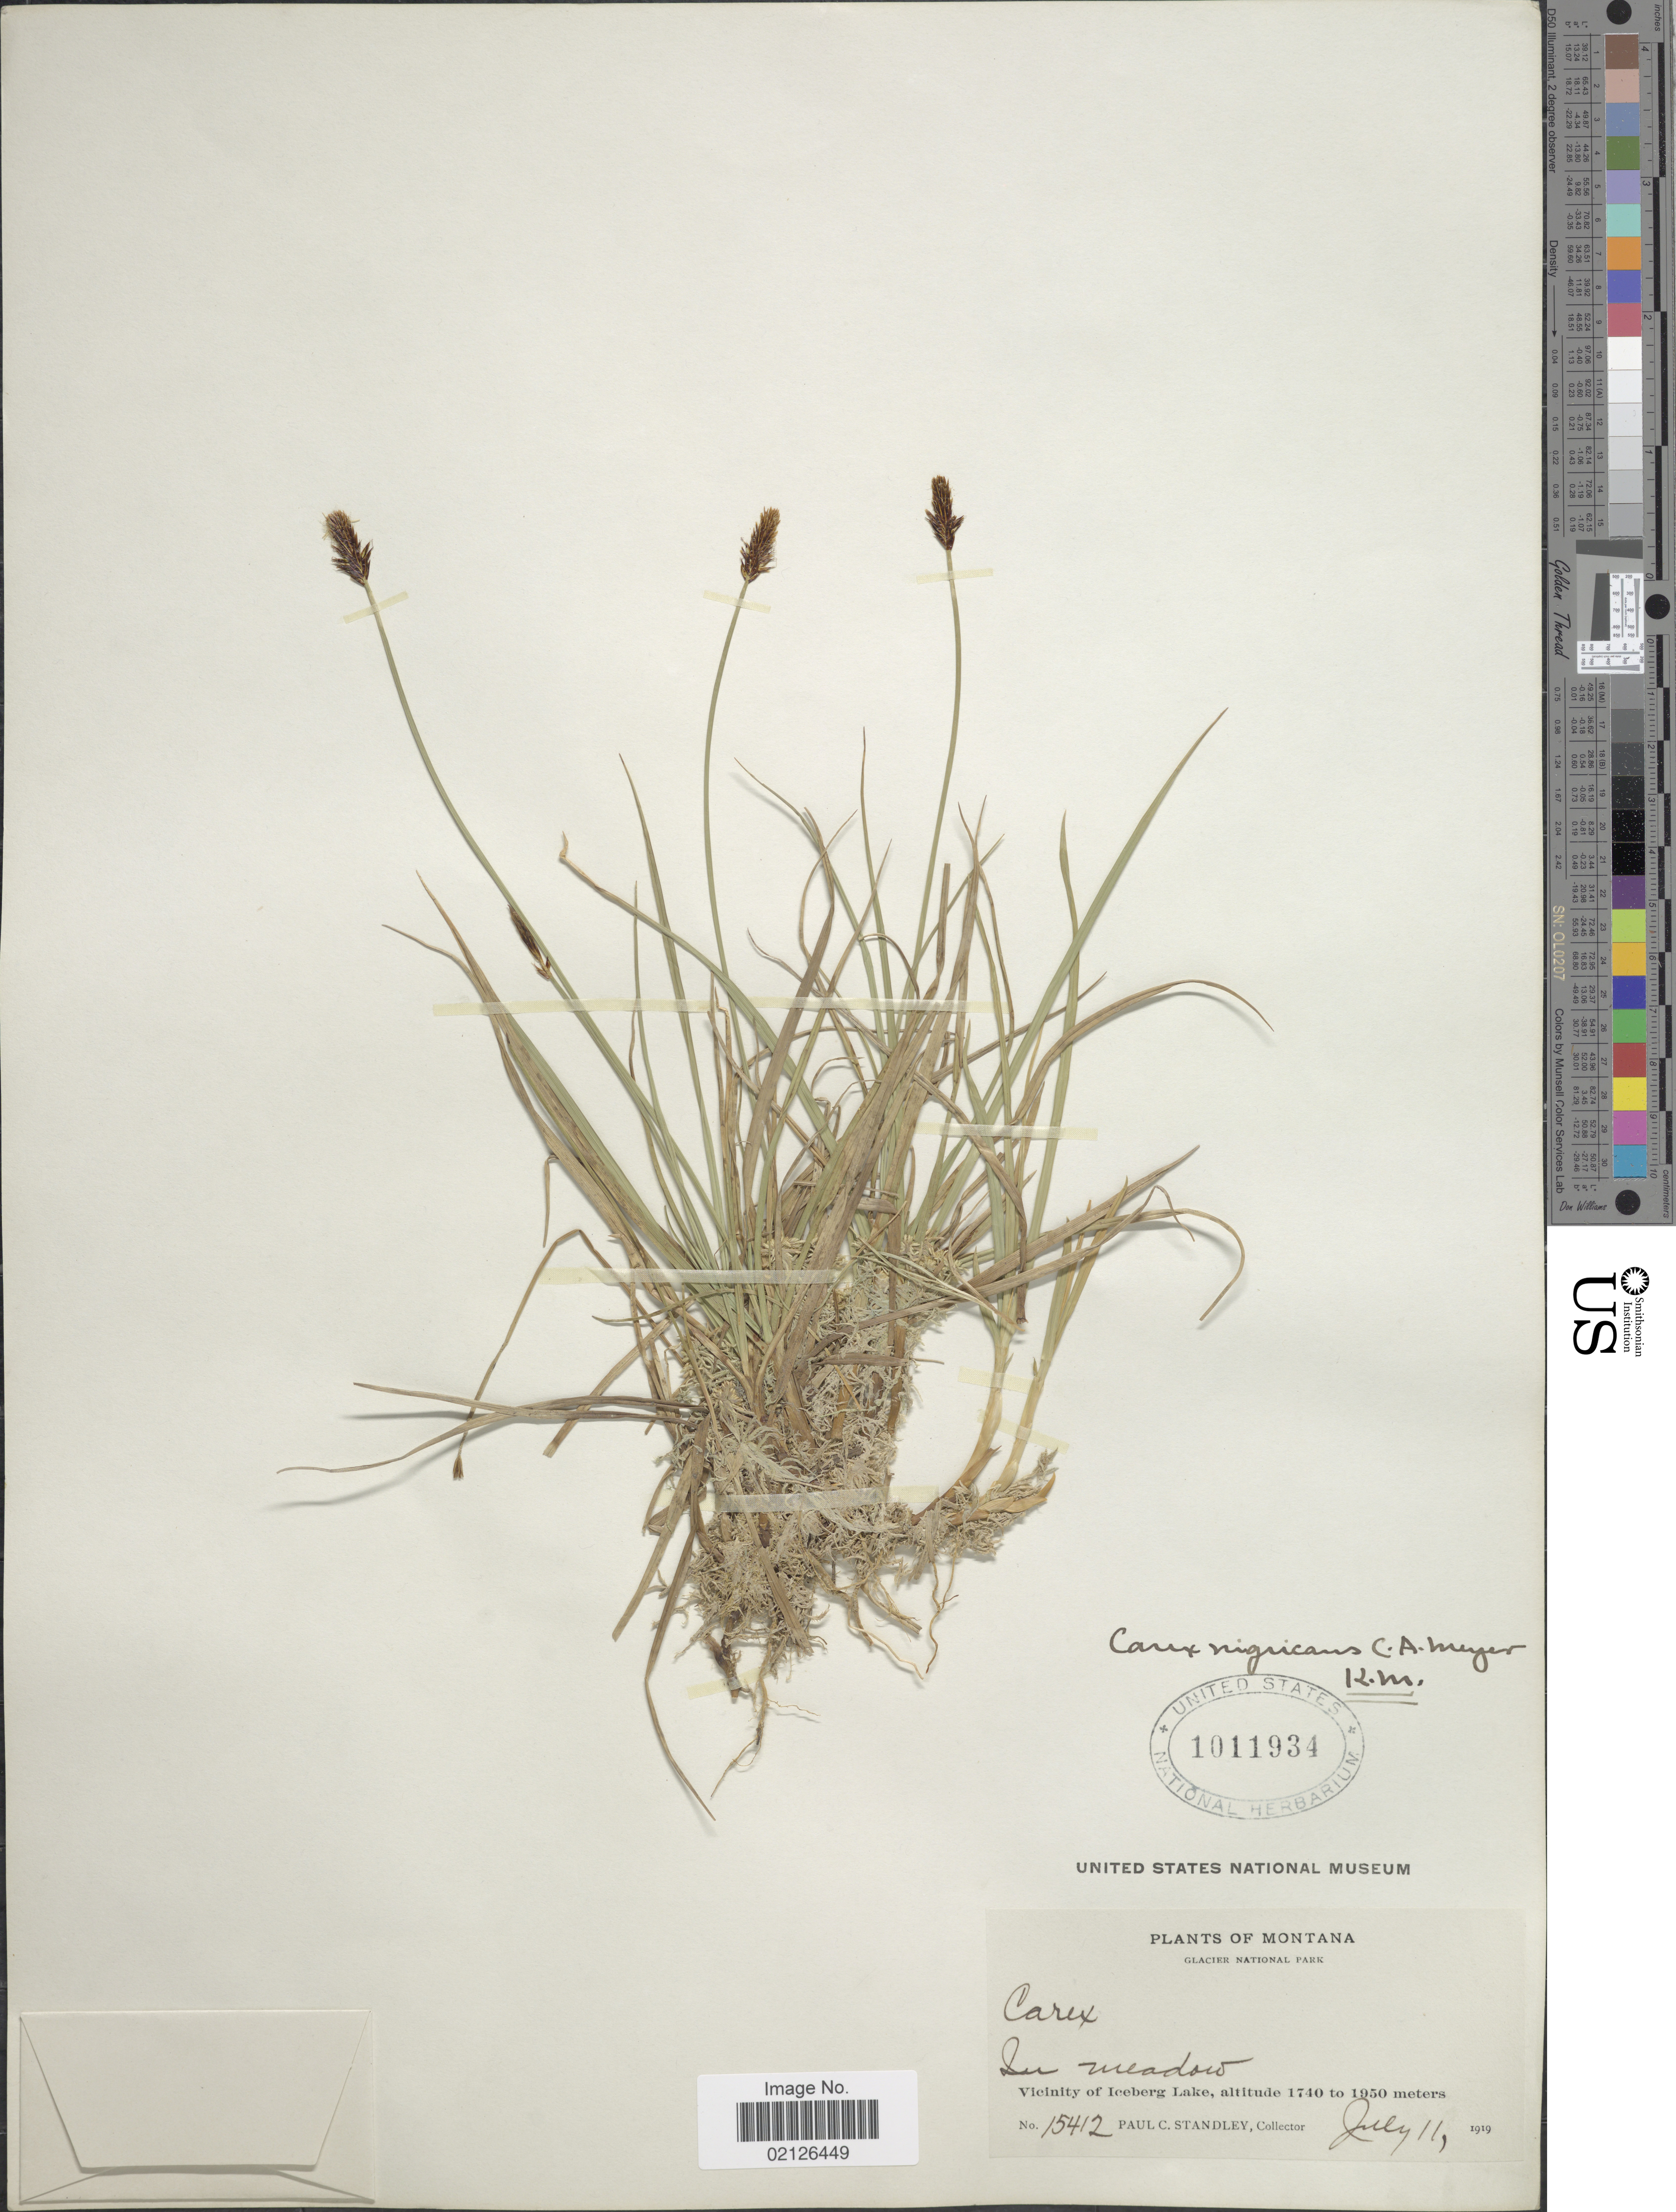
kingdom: Plantae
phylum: Tracheophyta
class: Liliopsida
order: Poales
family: Cyperaceae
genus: Carex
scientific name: Carex nigricans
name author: C.A. Mey.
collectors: P. C. Standley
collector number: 15412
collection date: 1919-07-11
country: United States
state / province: Montana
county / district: Glacier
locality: Glacier National Park, In meadow, Vicinity of Iceberg Lake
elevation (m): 1740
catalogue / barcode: US 1011934